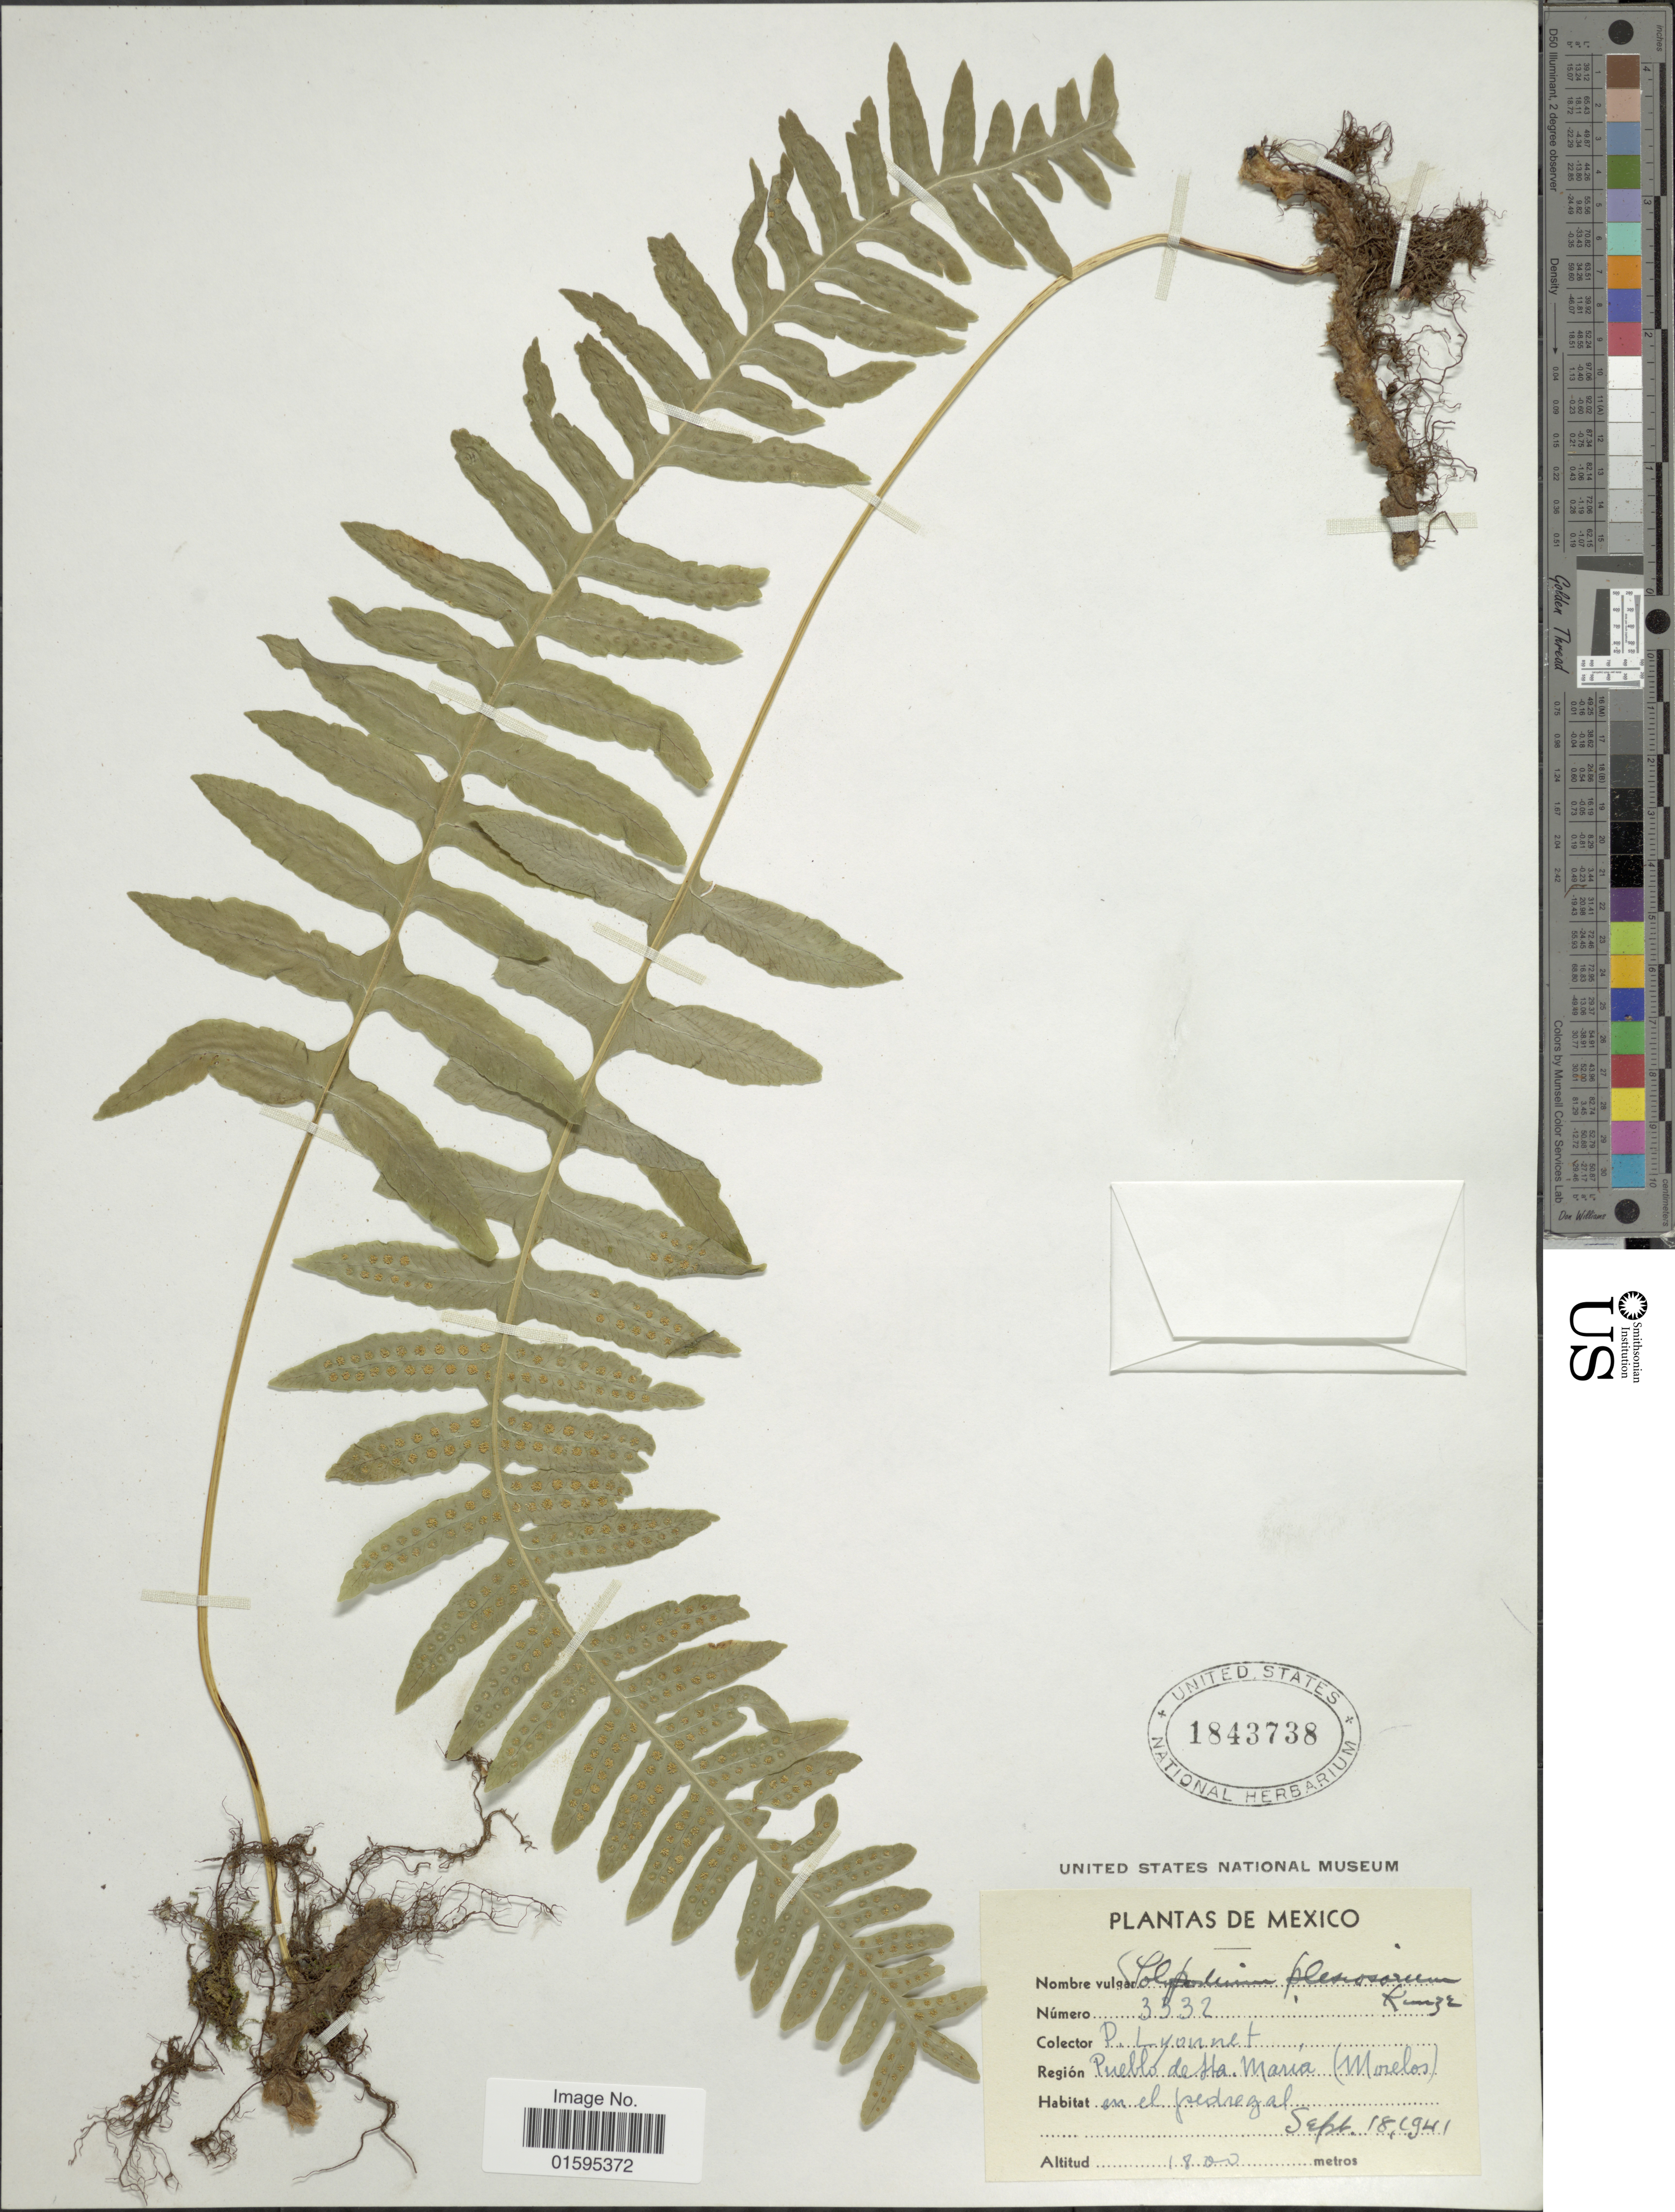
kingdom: Plantae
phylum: Tracheophyta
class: Polypodiopsida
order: Polypodiales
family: Polypodiaceae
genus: Polypodium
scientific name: Polypodium plesiosorum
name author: Kunze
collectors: P. Lyonnet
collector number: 3332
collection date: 1941-09-18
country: Mexico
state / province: Morelos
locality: Pueblo de Sta. María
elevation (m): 1800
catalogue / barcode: US 1843738